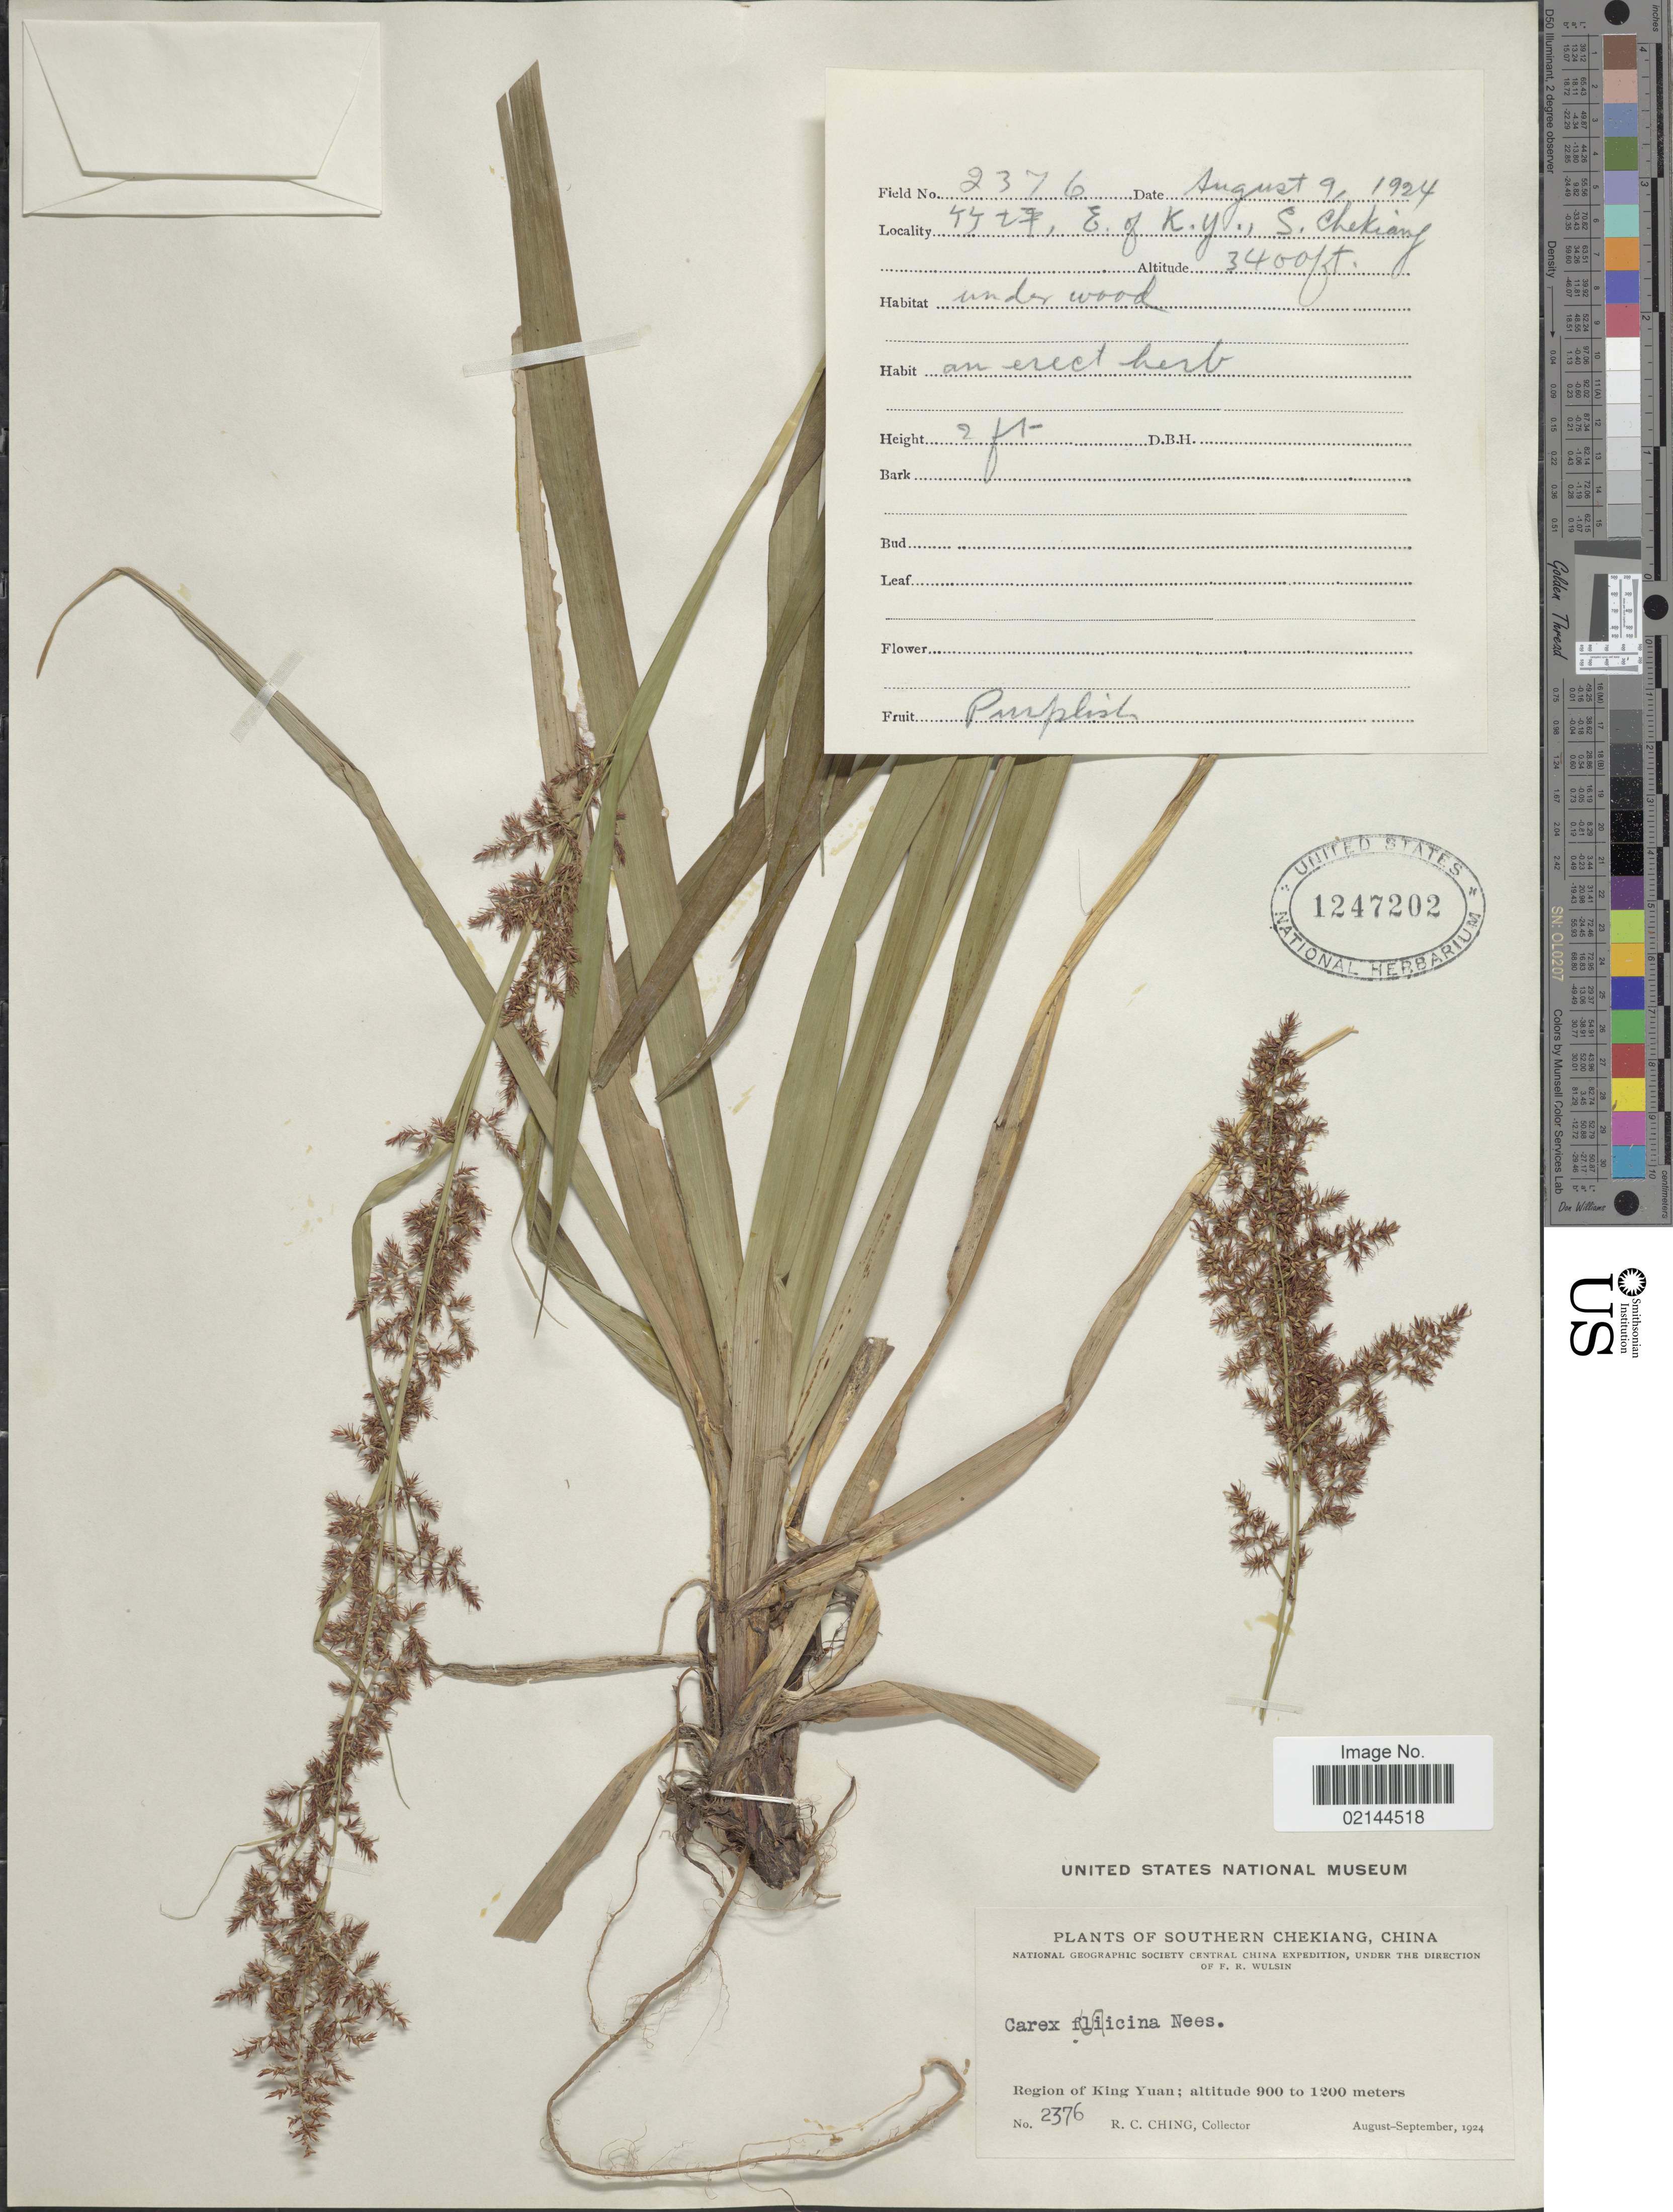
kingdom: Plantae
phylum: Tracheophyta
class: Liliopsida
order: Poales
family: Cyperaceae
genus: Carex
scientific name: Carex filicina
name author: Nees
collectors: R. C. Ching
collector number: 2376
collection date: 1924-08-09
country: China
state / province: Zhejiang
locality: Southern Chekiang. Region of King Yuan. E. of K.Y.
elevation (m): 1036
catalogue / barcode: US 1247202